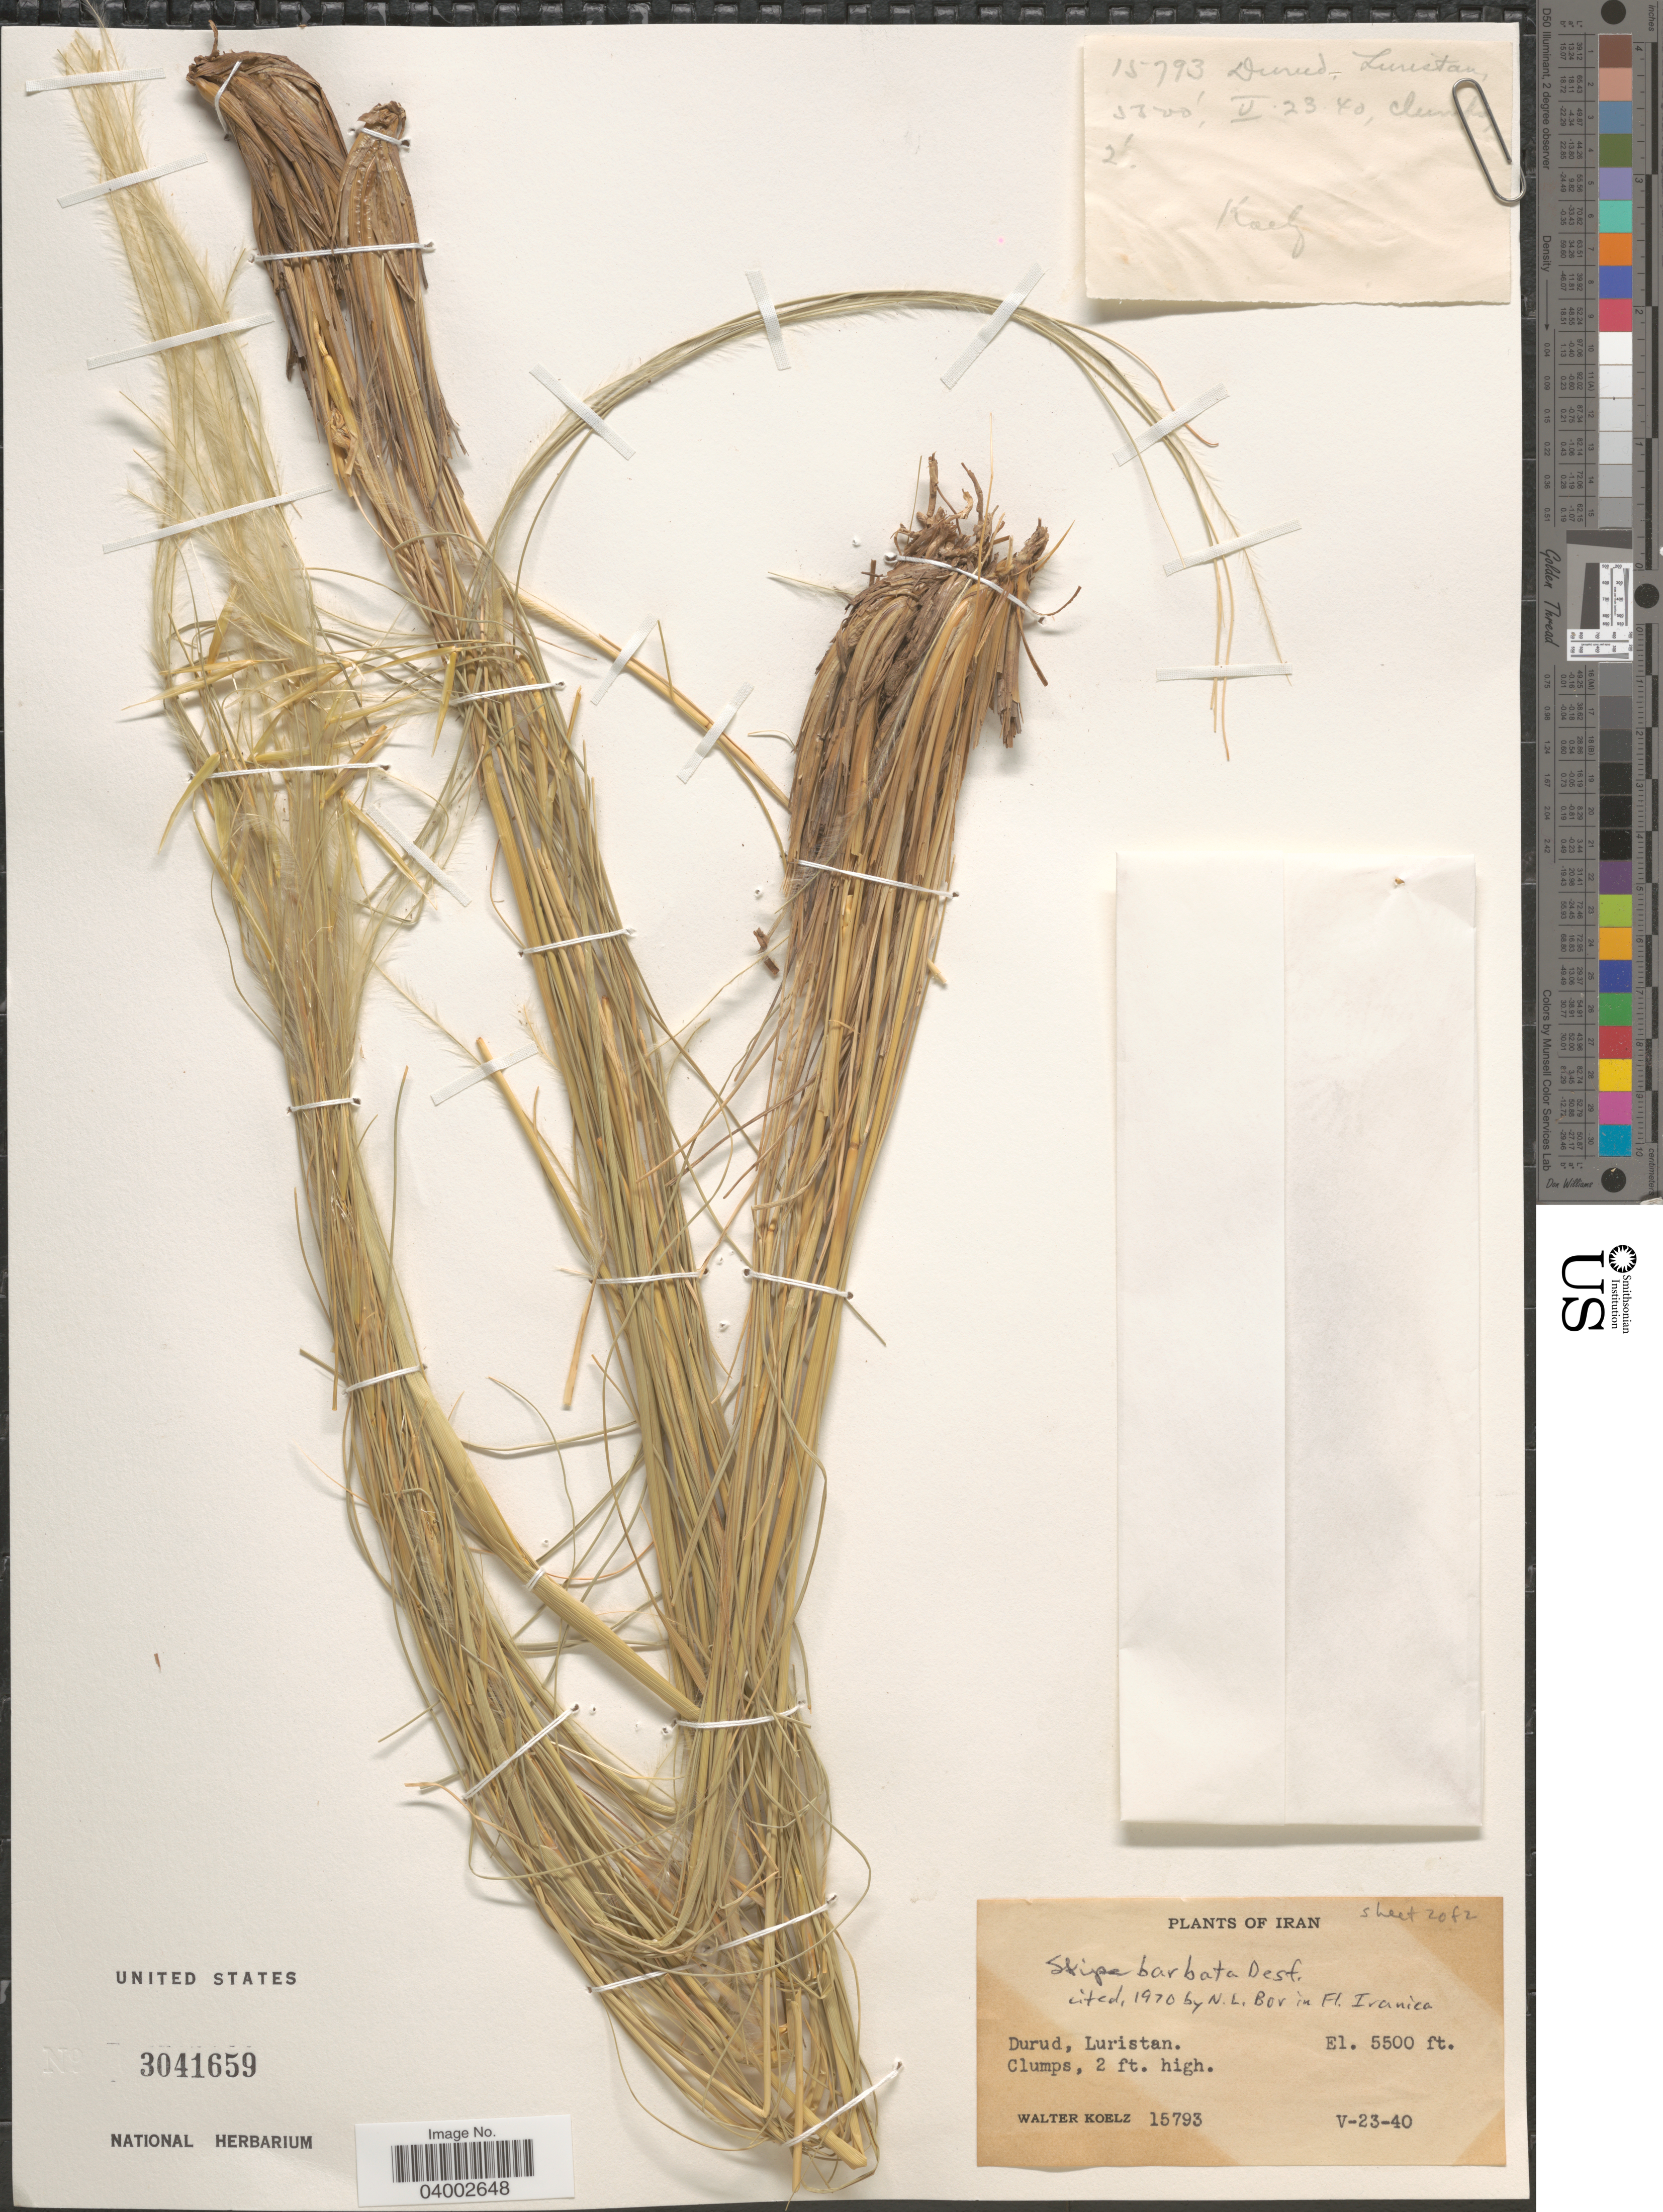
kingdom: Plantae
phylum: Tracheophyta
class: Liliopsida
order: Poales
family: Poaceae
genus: Stipa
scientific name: Stipa barbata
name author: Michx.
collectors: W. N. Koelz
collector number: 15793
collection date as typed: Transcribed d/m/y: 23/5/40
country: Iran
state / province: Lorestan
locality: Durud, Luristan.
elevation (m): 1676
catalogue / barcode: US 3041659